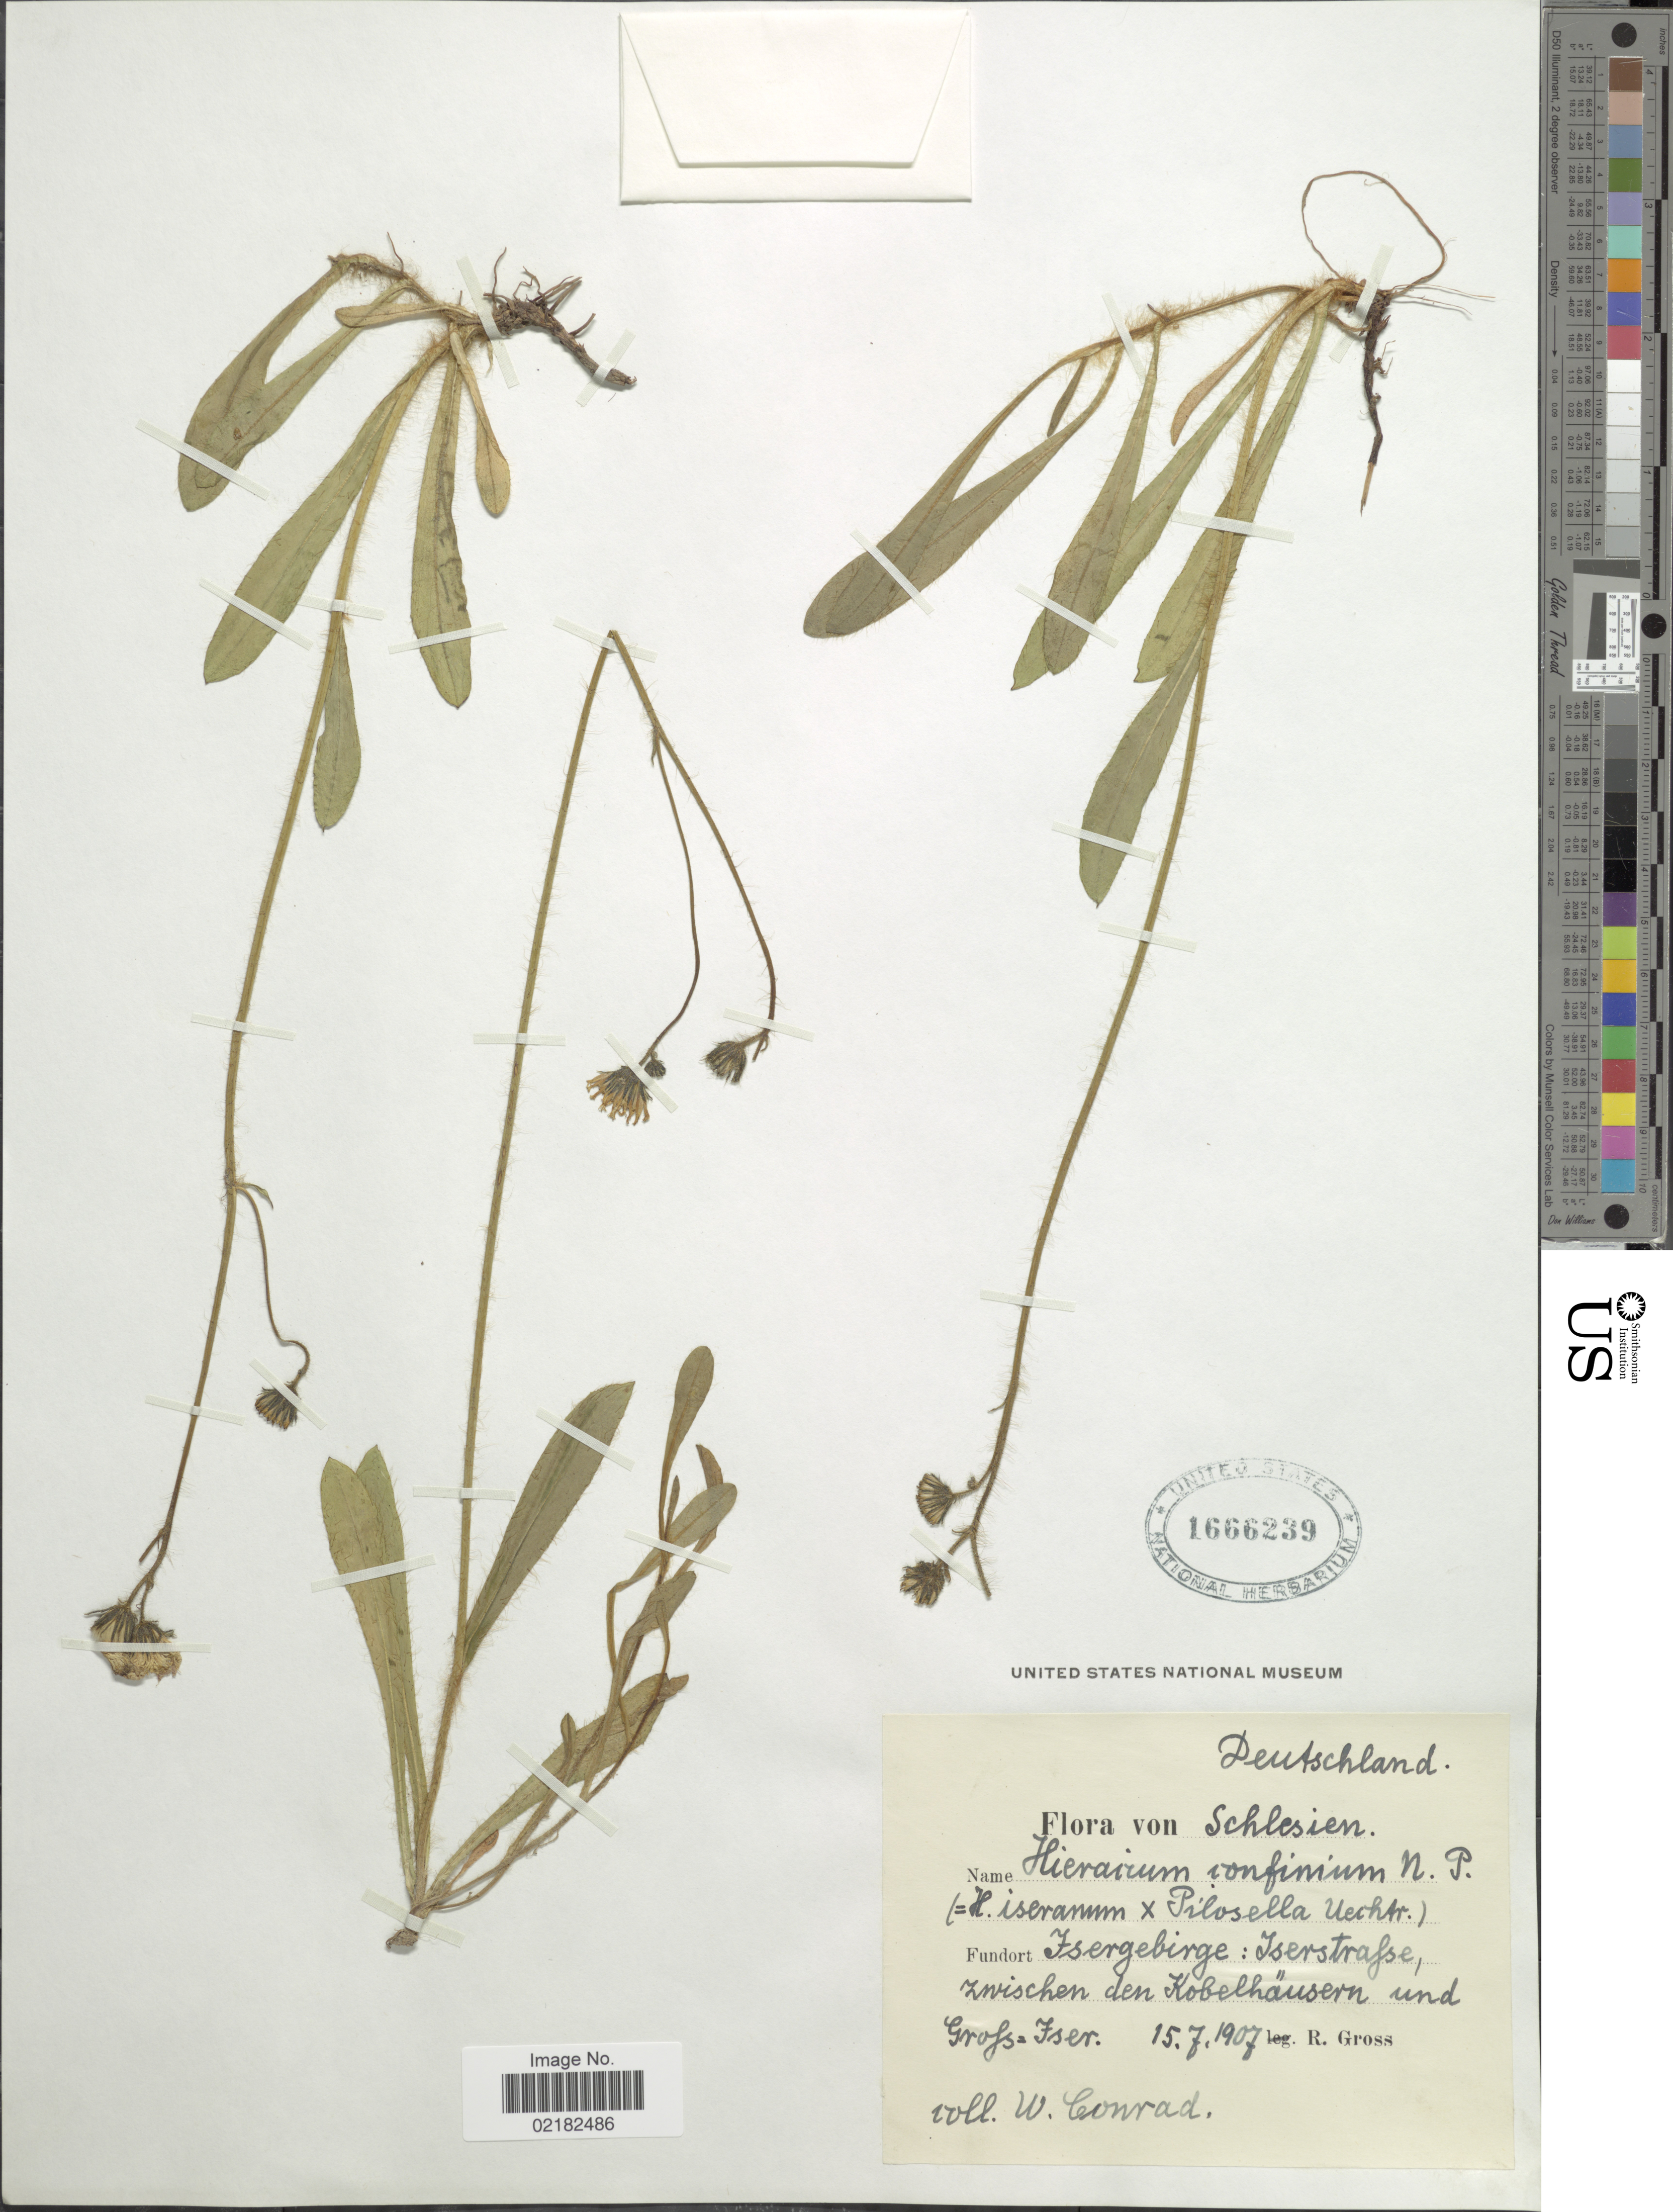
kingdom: Plantae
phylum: Tracheophyta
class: Magnoliopsida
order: Asterales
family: Asteraceae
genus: Hieracium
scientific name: Hieracium confinium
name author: Näg. & Peter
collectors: W. Conrad & R. Gross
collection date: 1907-07-15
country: Germany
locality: Deutschland, Schlesien, Isergebirge, Iserstrafse, zwischen den Kobelhausern und Grofs-Iser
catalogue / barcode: US 1666239